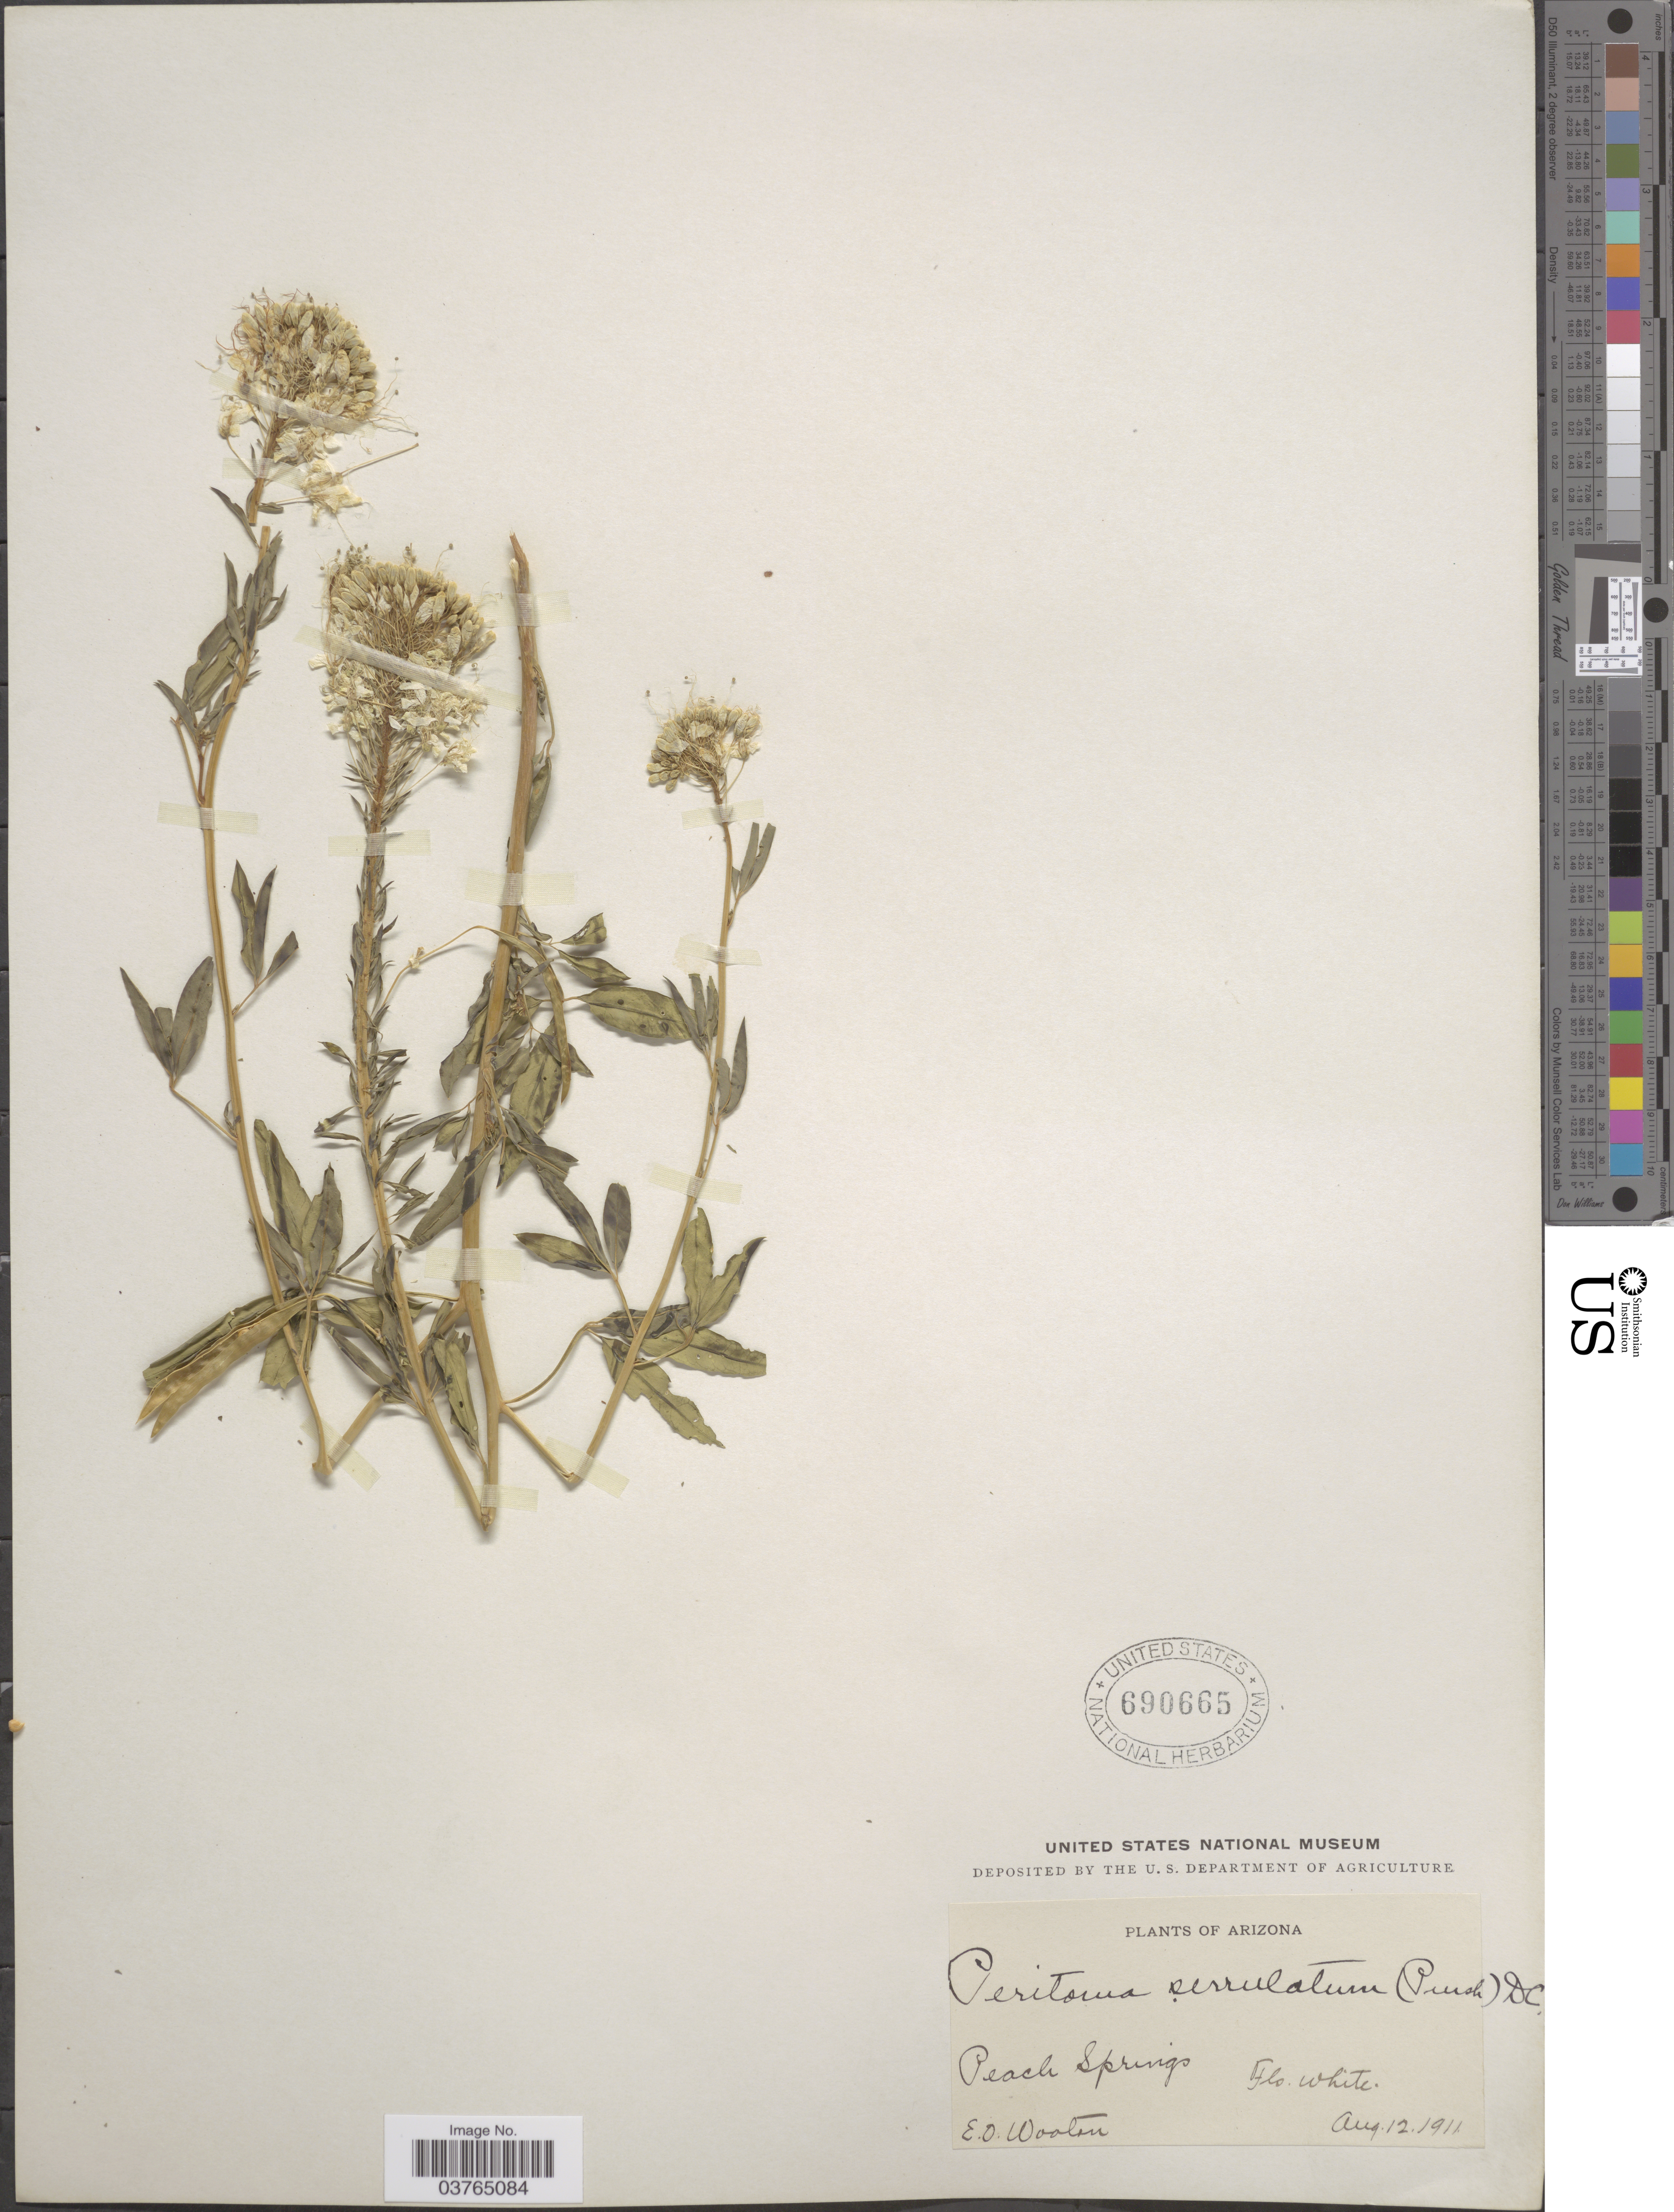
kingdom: Plantae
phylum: Tracheophyta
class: Magnoliopsida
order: Brassicales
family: Cleomaceae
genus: Cleomella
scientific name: Cleomella serrulata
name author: (Pursh) Roalson & J.C. Hall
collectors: E. O. Wooton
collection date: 1911-08-12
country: United States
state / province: Arizona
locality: Peach Springs.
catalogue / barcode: US 690665